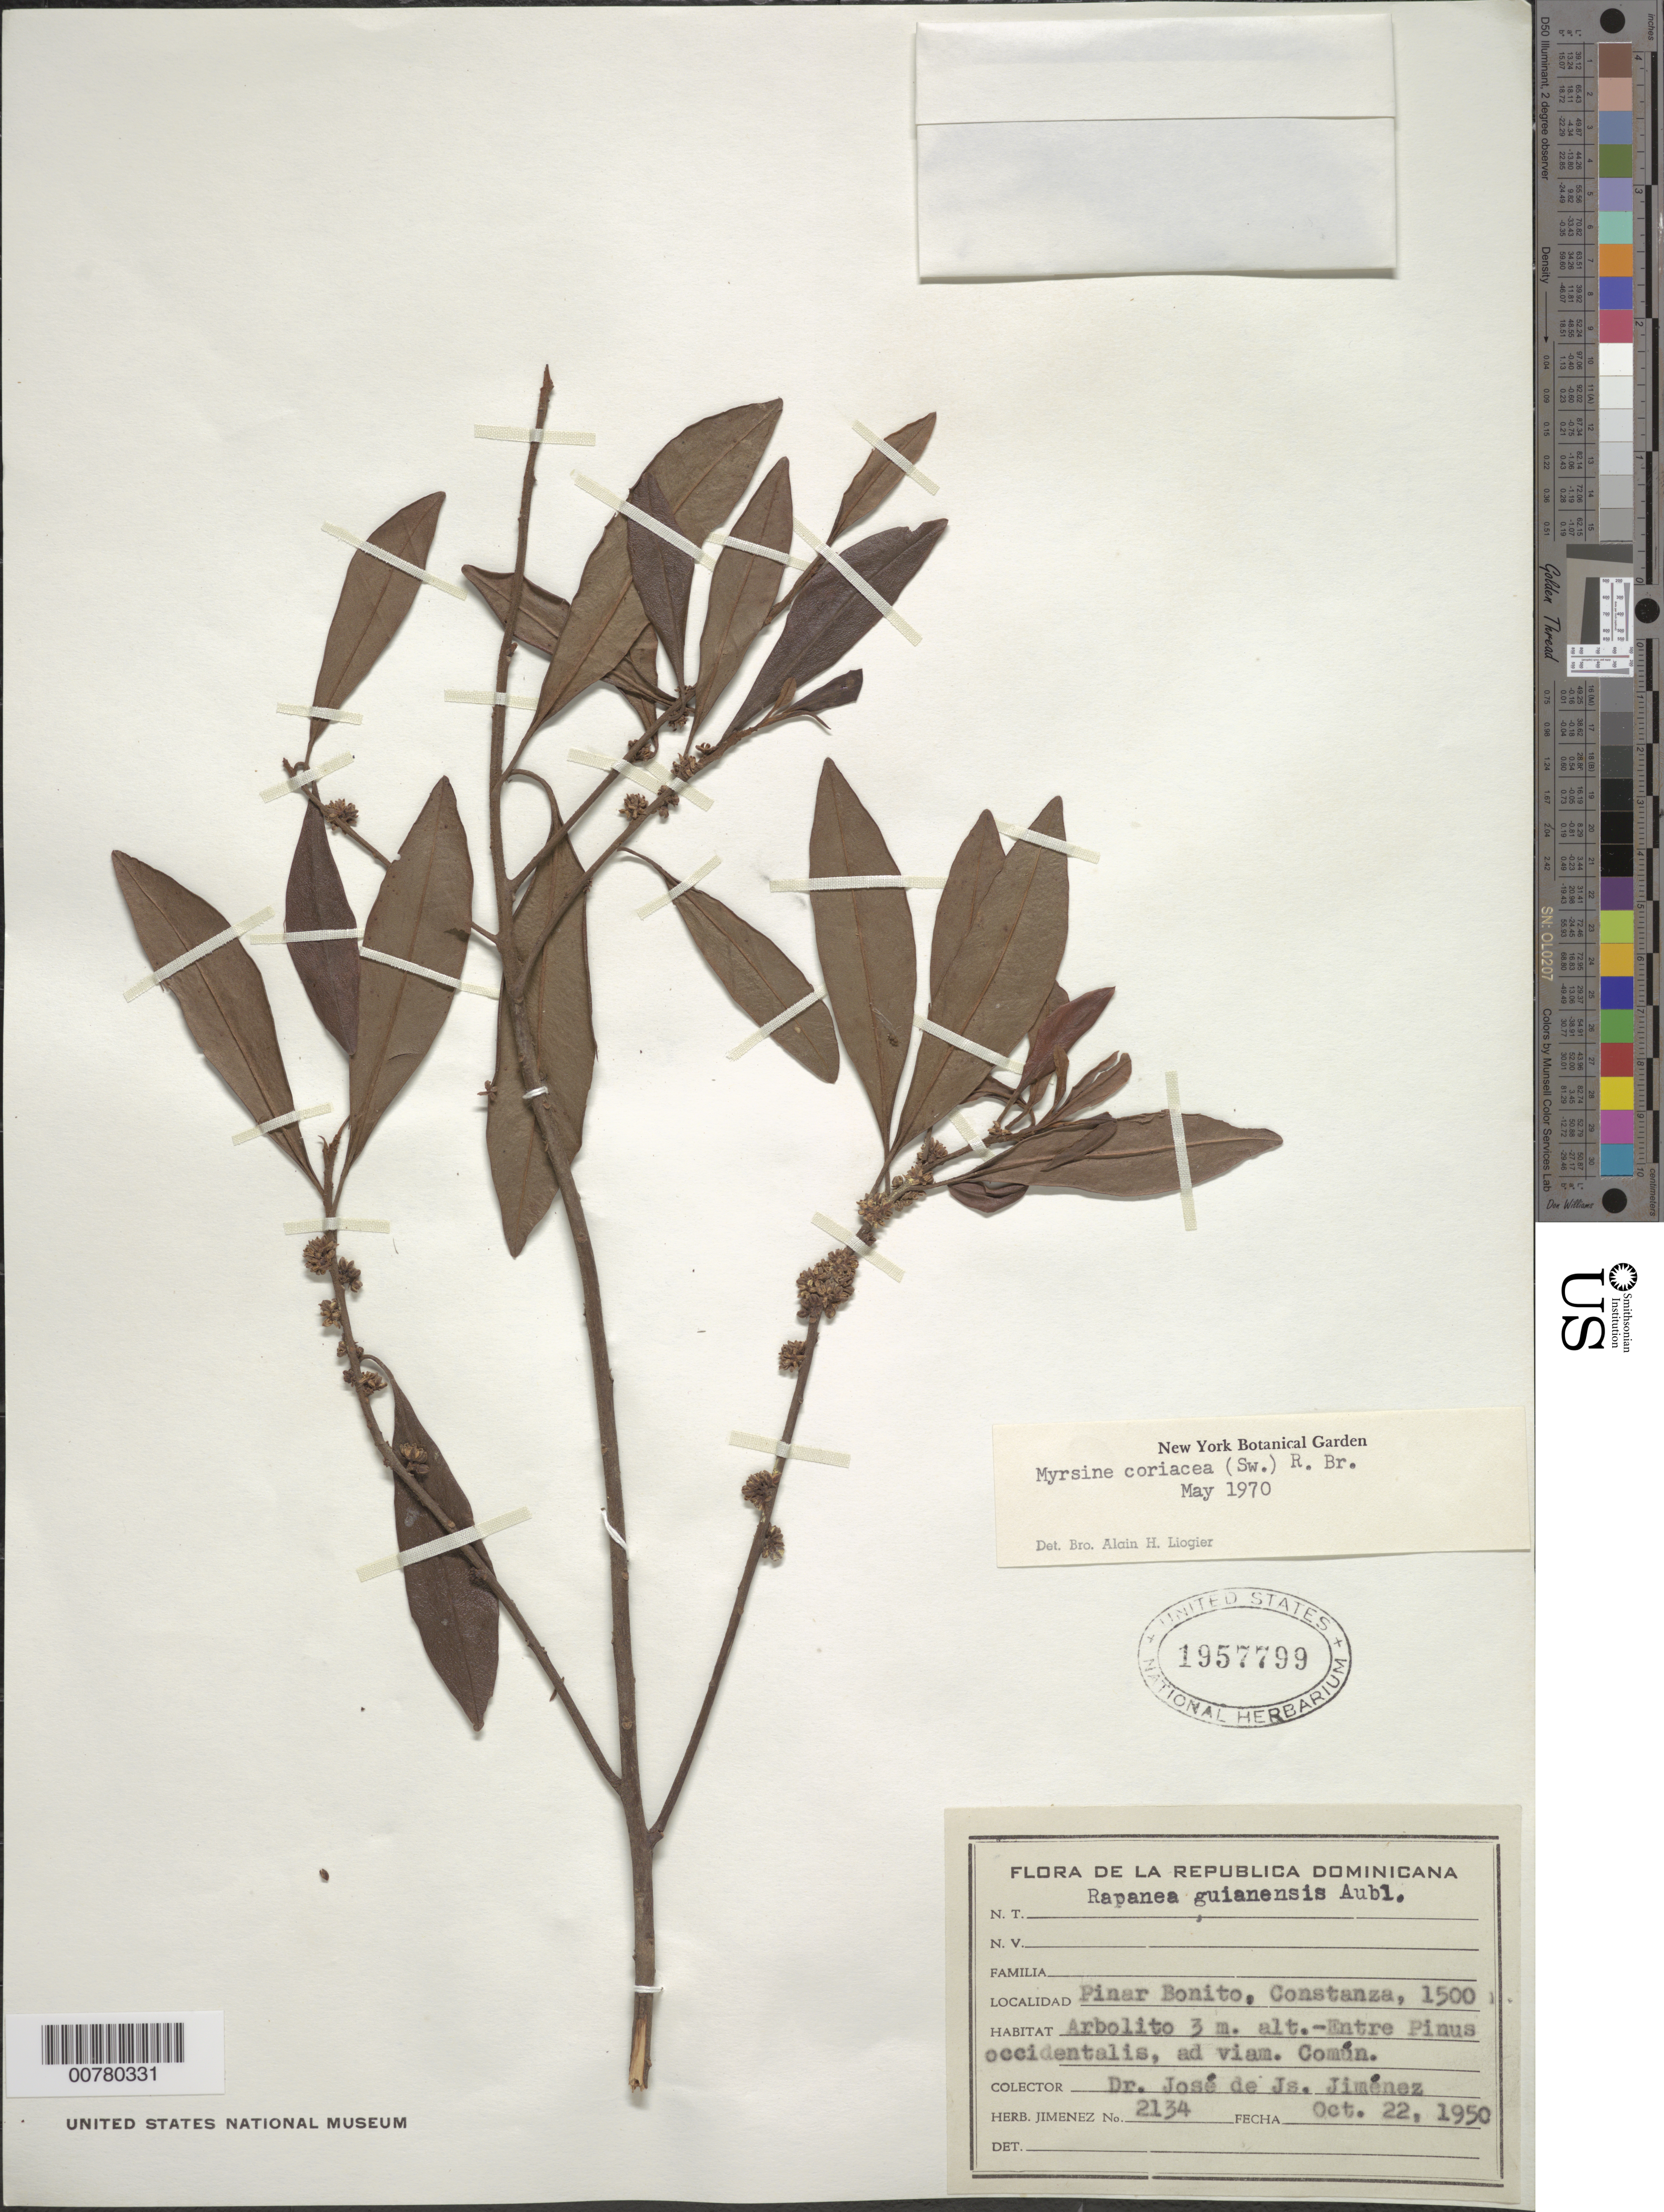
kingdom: Plantae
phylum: Tracheophyta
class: Magnoliopsida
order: Ericales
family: Primulaceae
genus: Myrsine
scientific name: Myrsine coriacea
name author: (Sw.) R. Br. ex Roem. & Schult.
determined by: Liogier, Alain H.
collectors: J. J. Jiménez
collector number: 2134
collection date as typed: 22 Oct 1950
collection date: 1950-10-22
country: Dominican Republic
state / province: La Vega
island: Hispaniola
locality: Constanza, Pinar Bonito.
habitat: Between Pinus occidentalis.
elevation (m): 1500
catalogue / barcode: US 1957799